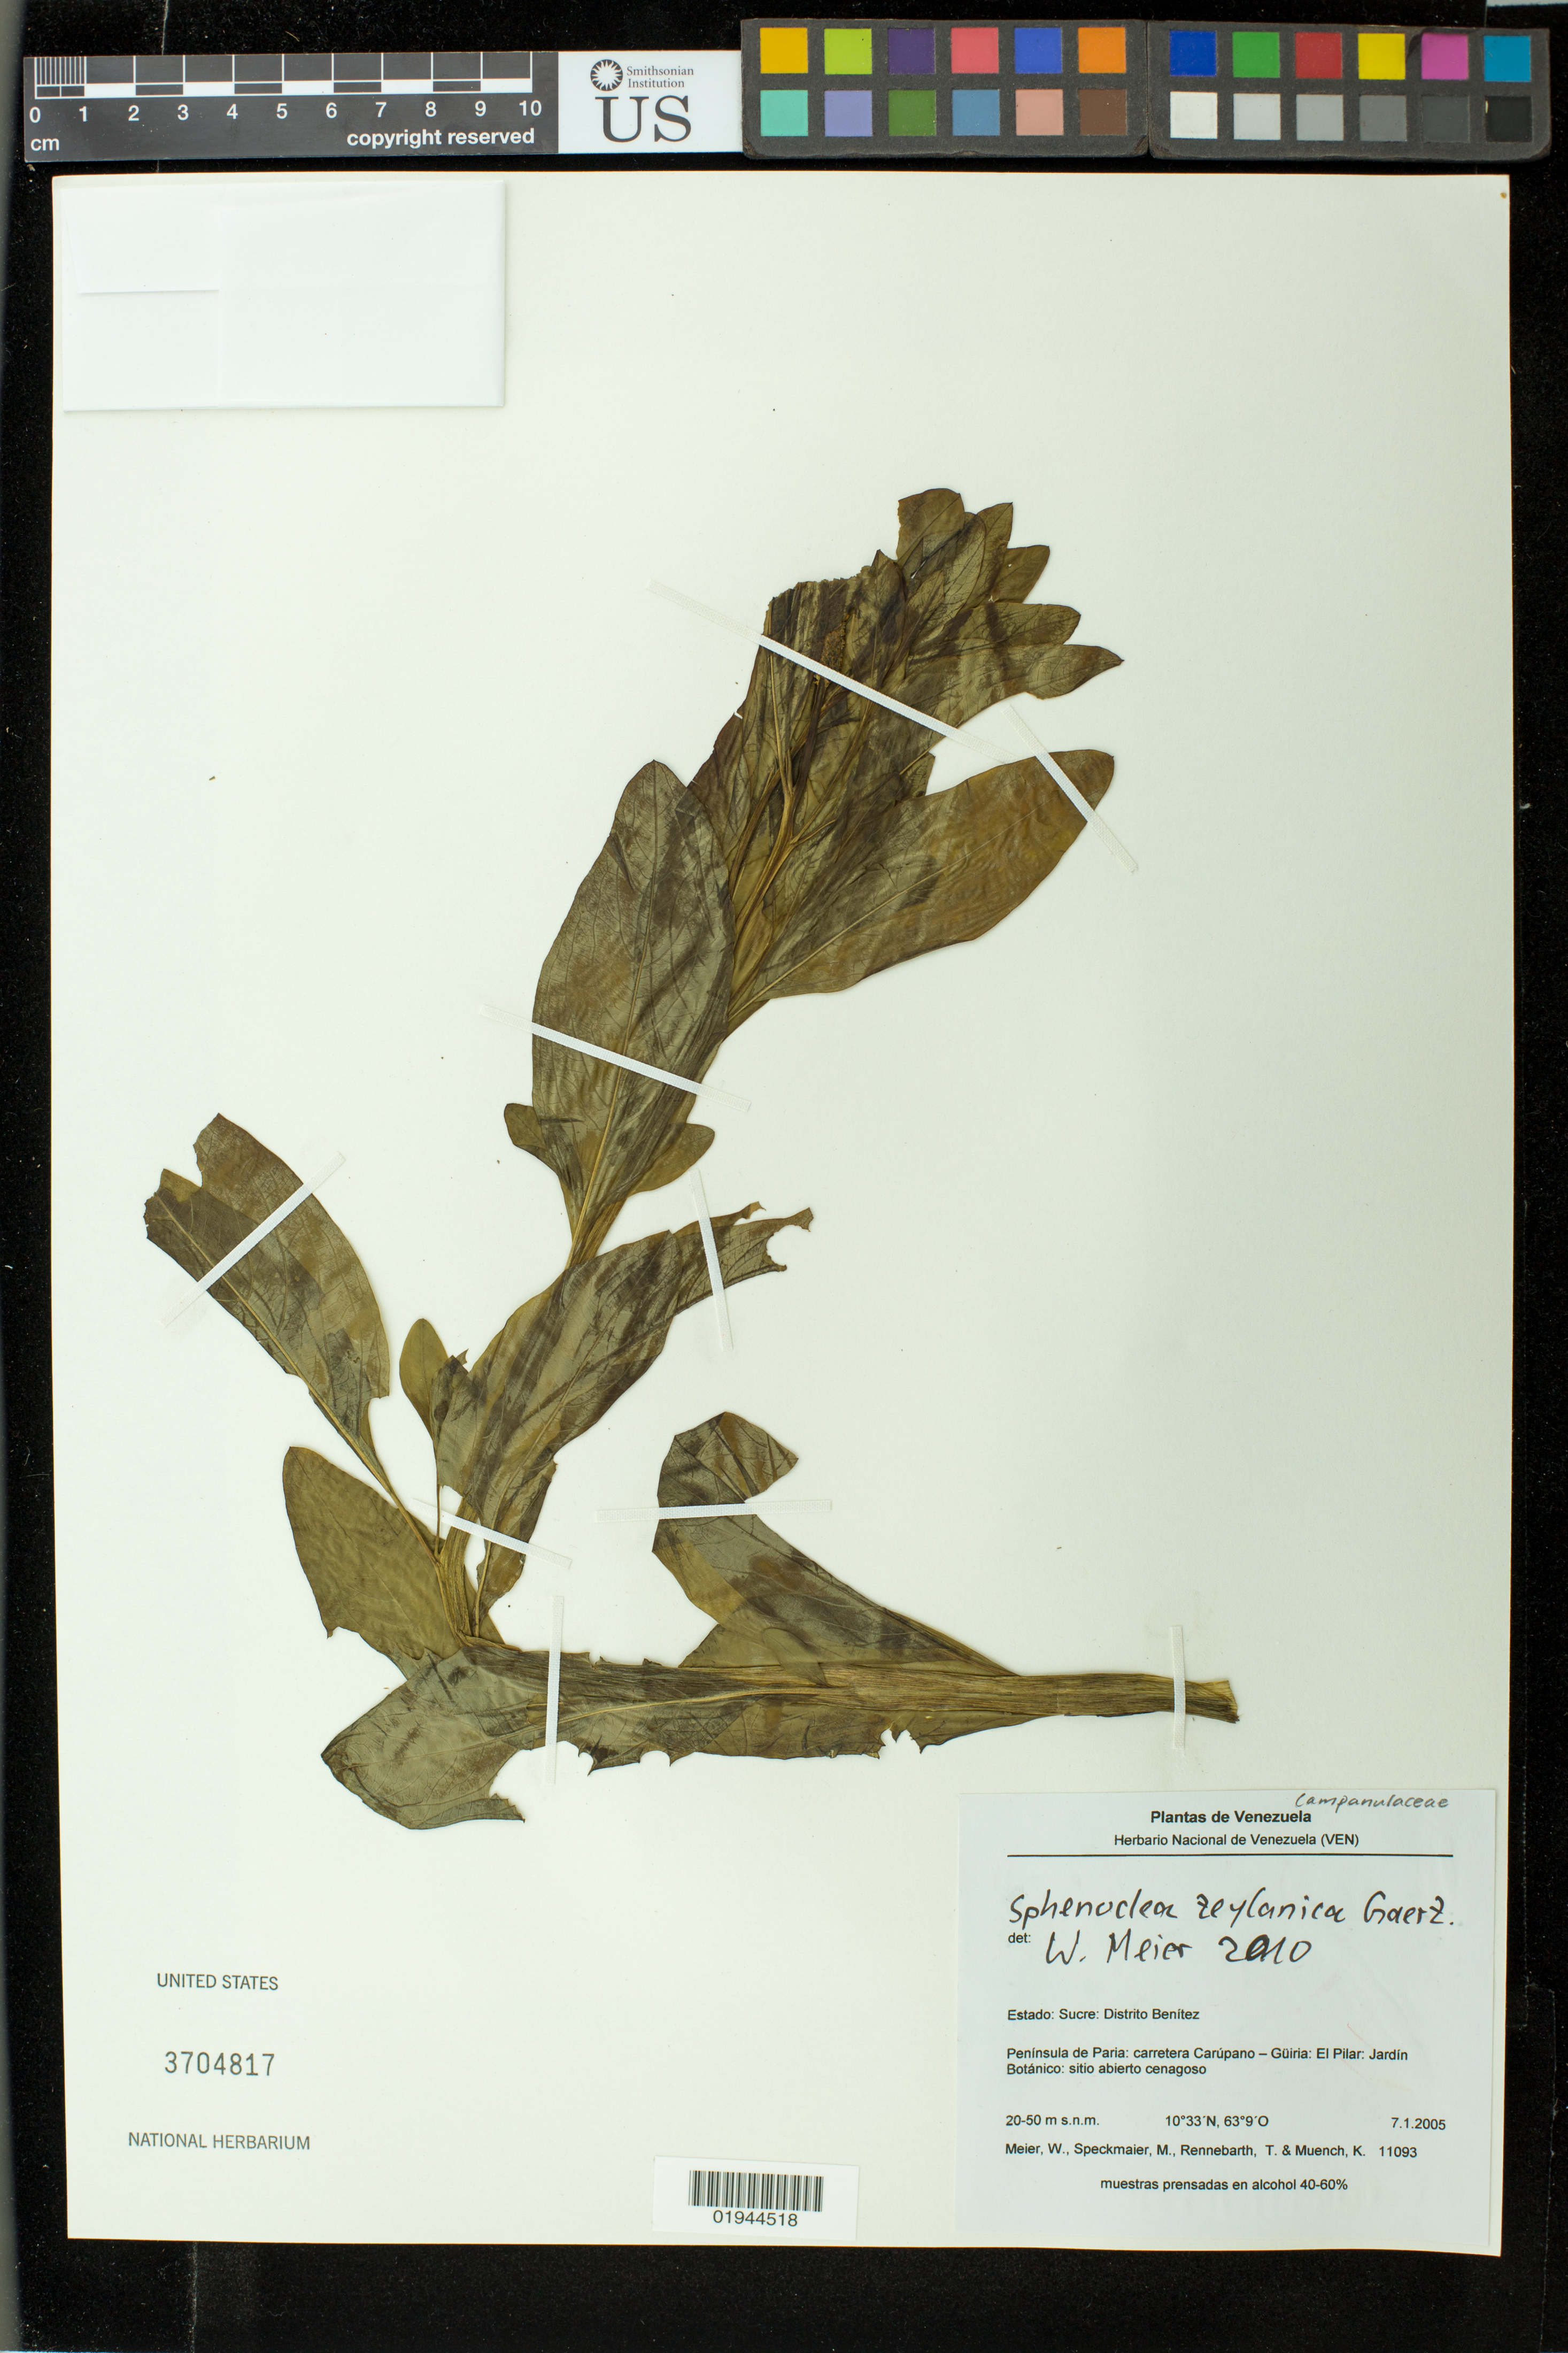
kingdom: Plantae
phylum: Tracheophyta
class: Magnoliopsida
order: Solanales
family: Sphenocleaceae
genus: Sphenoclea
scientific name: Sphenoclea zeylanica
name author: Gaertn.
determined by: Meier, Winfried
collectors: W. Meier, M. Speckmaier, T. Rennebarth & K. Muench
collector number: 11093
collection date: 2005-01-07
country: Venezuela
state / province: Sucre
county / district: Benitez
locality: Peninsula de Paria: carretera Carupano - Guiria: El Pilar: Jardin Botanico.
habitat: sitio abierto cenagoso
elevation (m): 20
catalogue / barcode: US 3704817